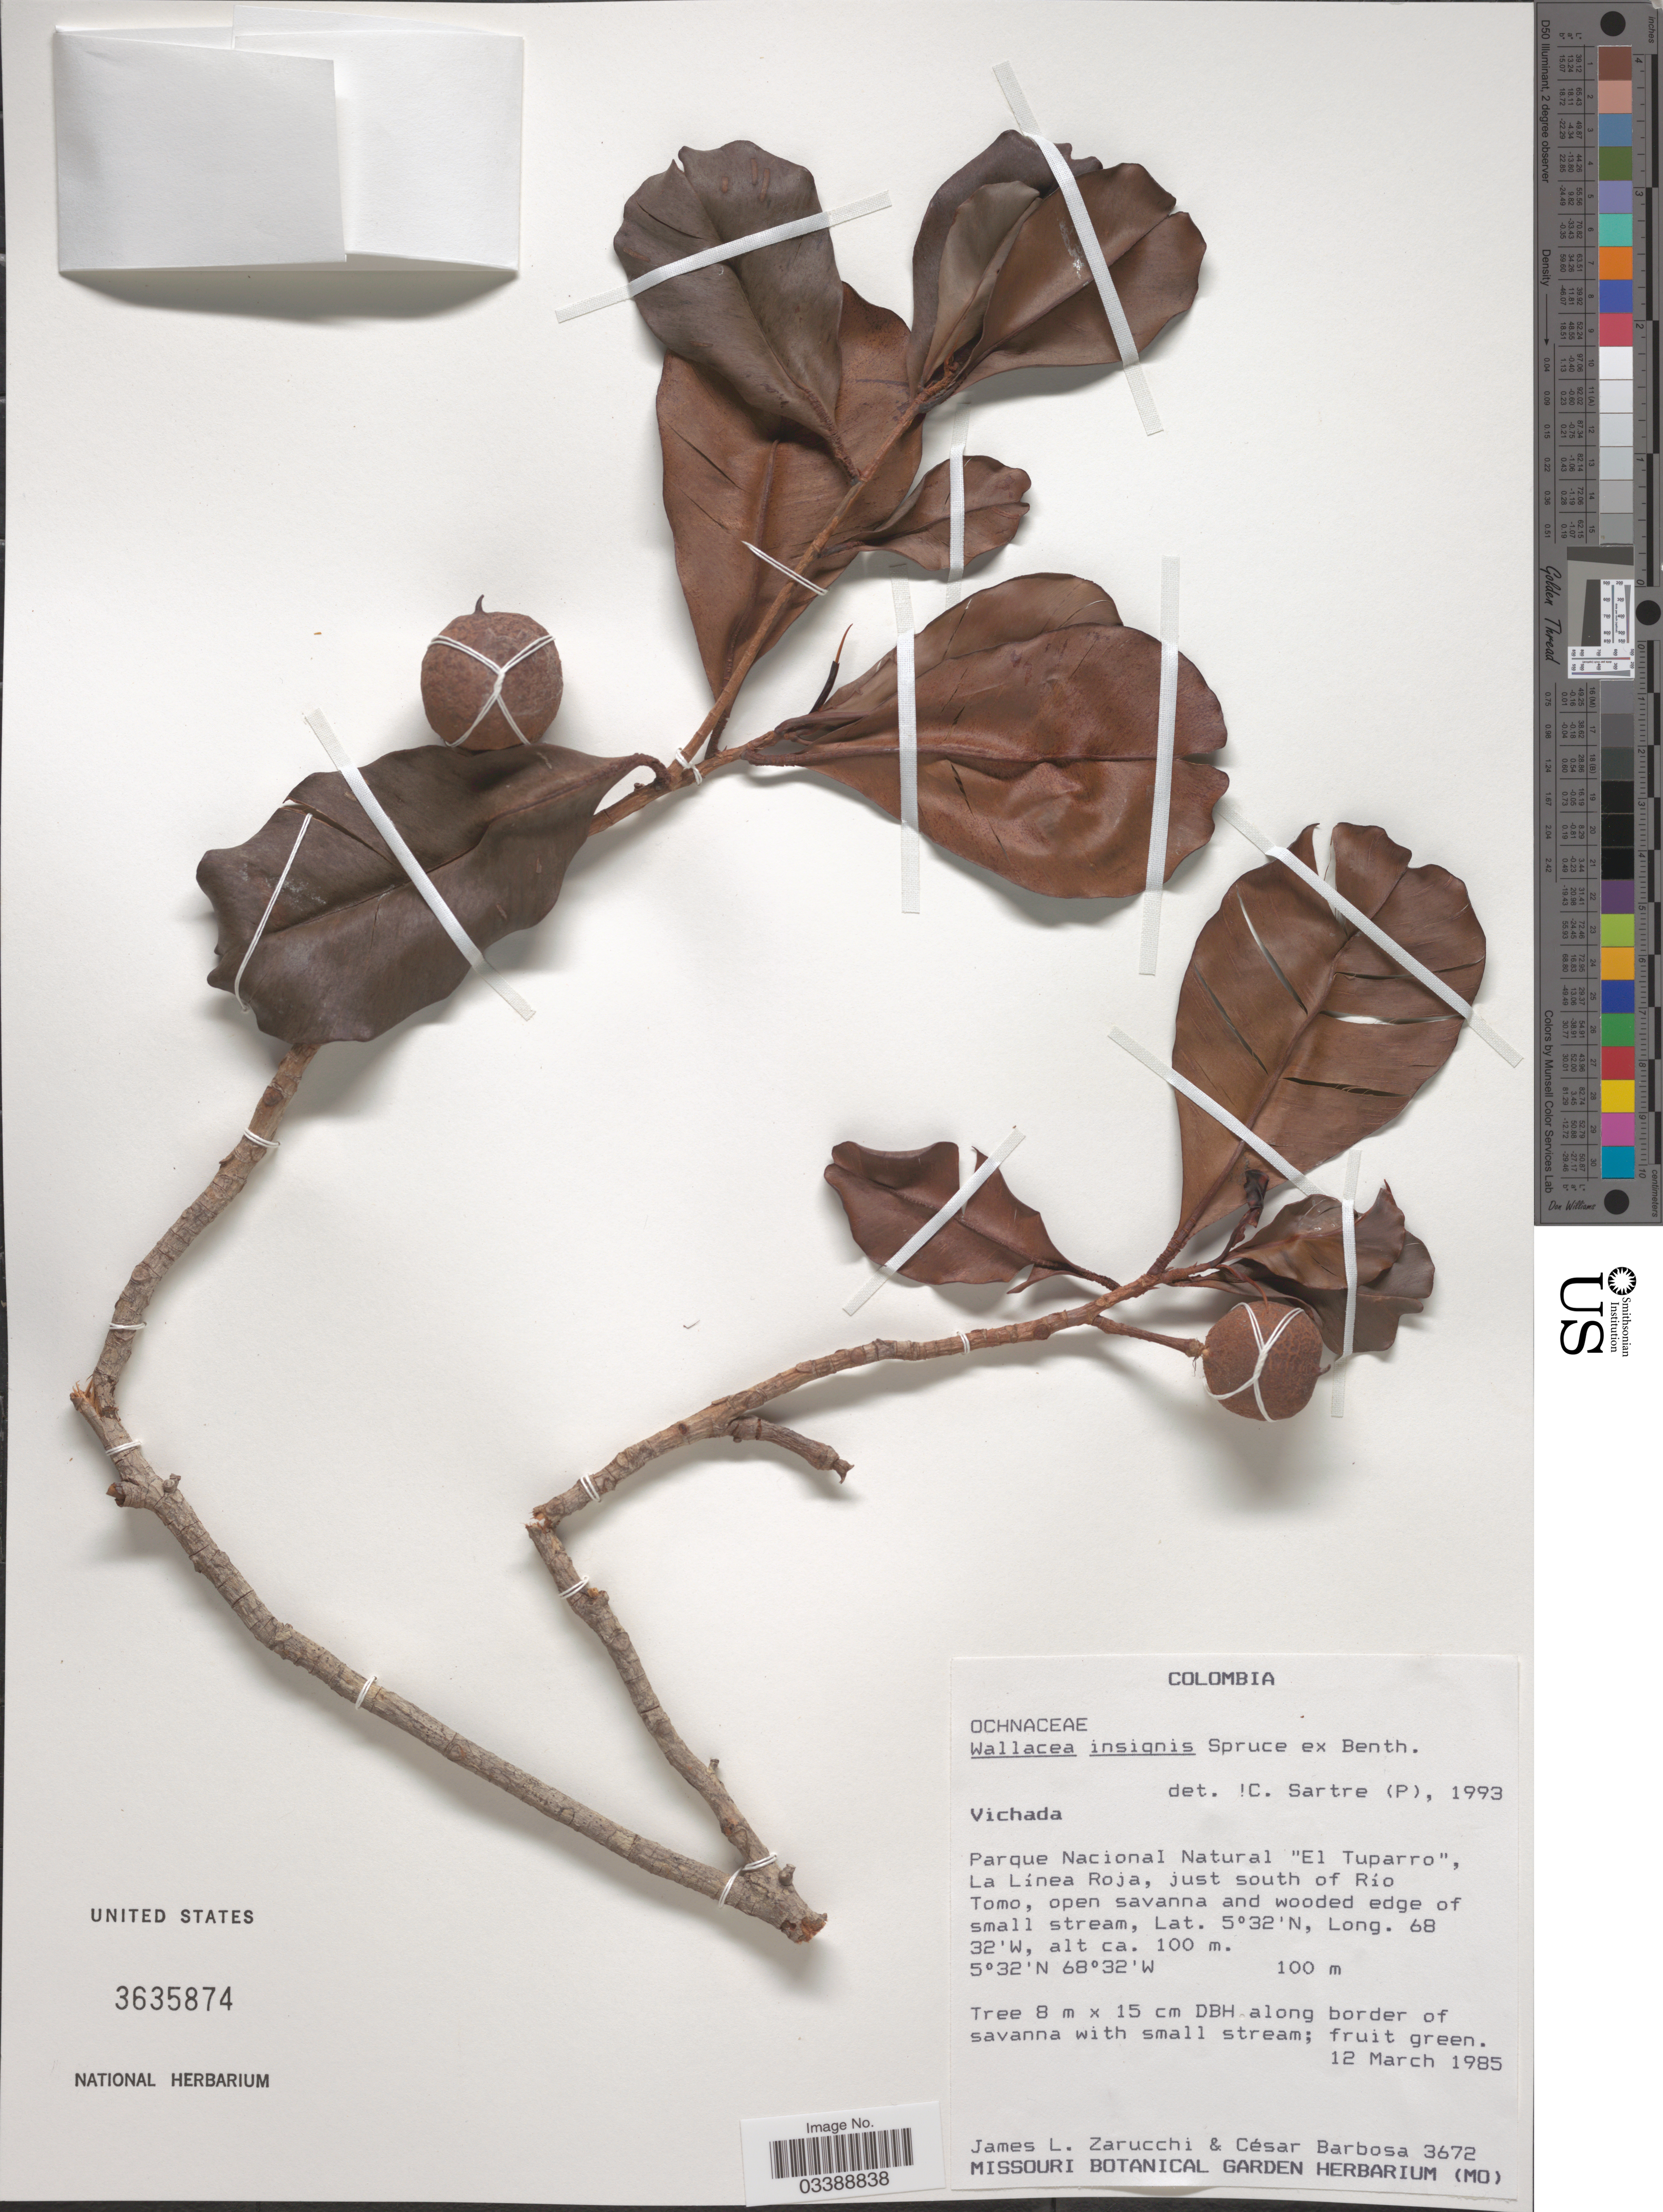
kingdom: Plantae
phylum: Tracheophyta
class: Magnoliopsida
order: Malpighiales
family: Ochnaceae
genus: Wallacea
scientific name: Wallacea insignis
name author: Spruce ex Benth. & Hook. f.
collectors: J. L. Zarucchi & C. E. Barbosa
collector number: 3672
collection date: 1985-03-12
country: Colombia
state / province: Vichada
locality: Parque Nacional Natural "El Tuparro", La Línea Roja, just south of Río Tomo.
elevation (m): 100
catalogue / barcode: US 3635874